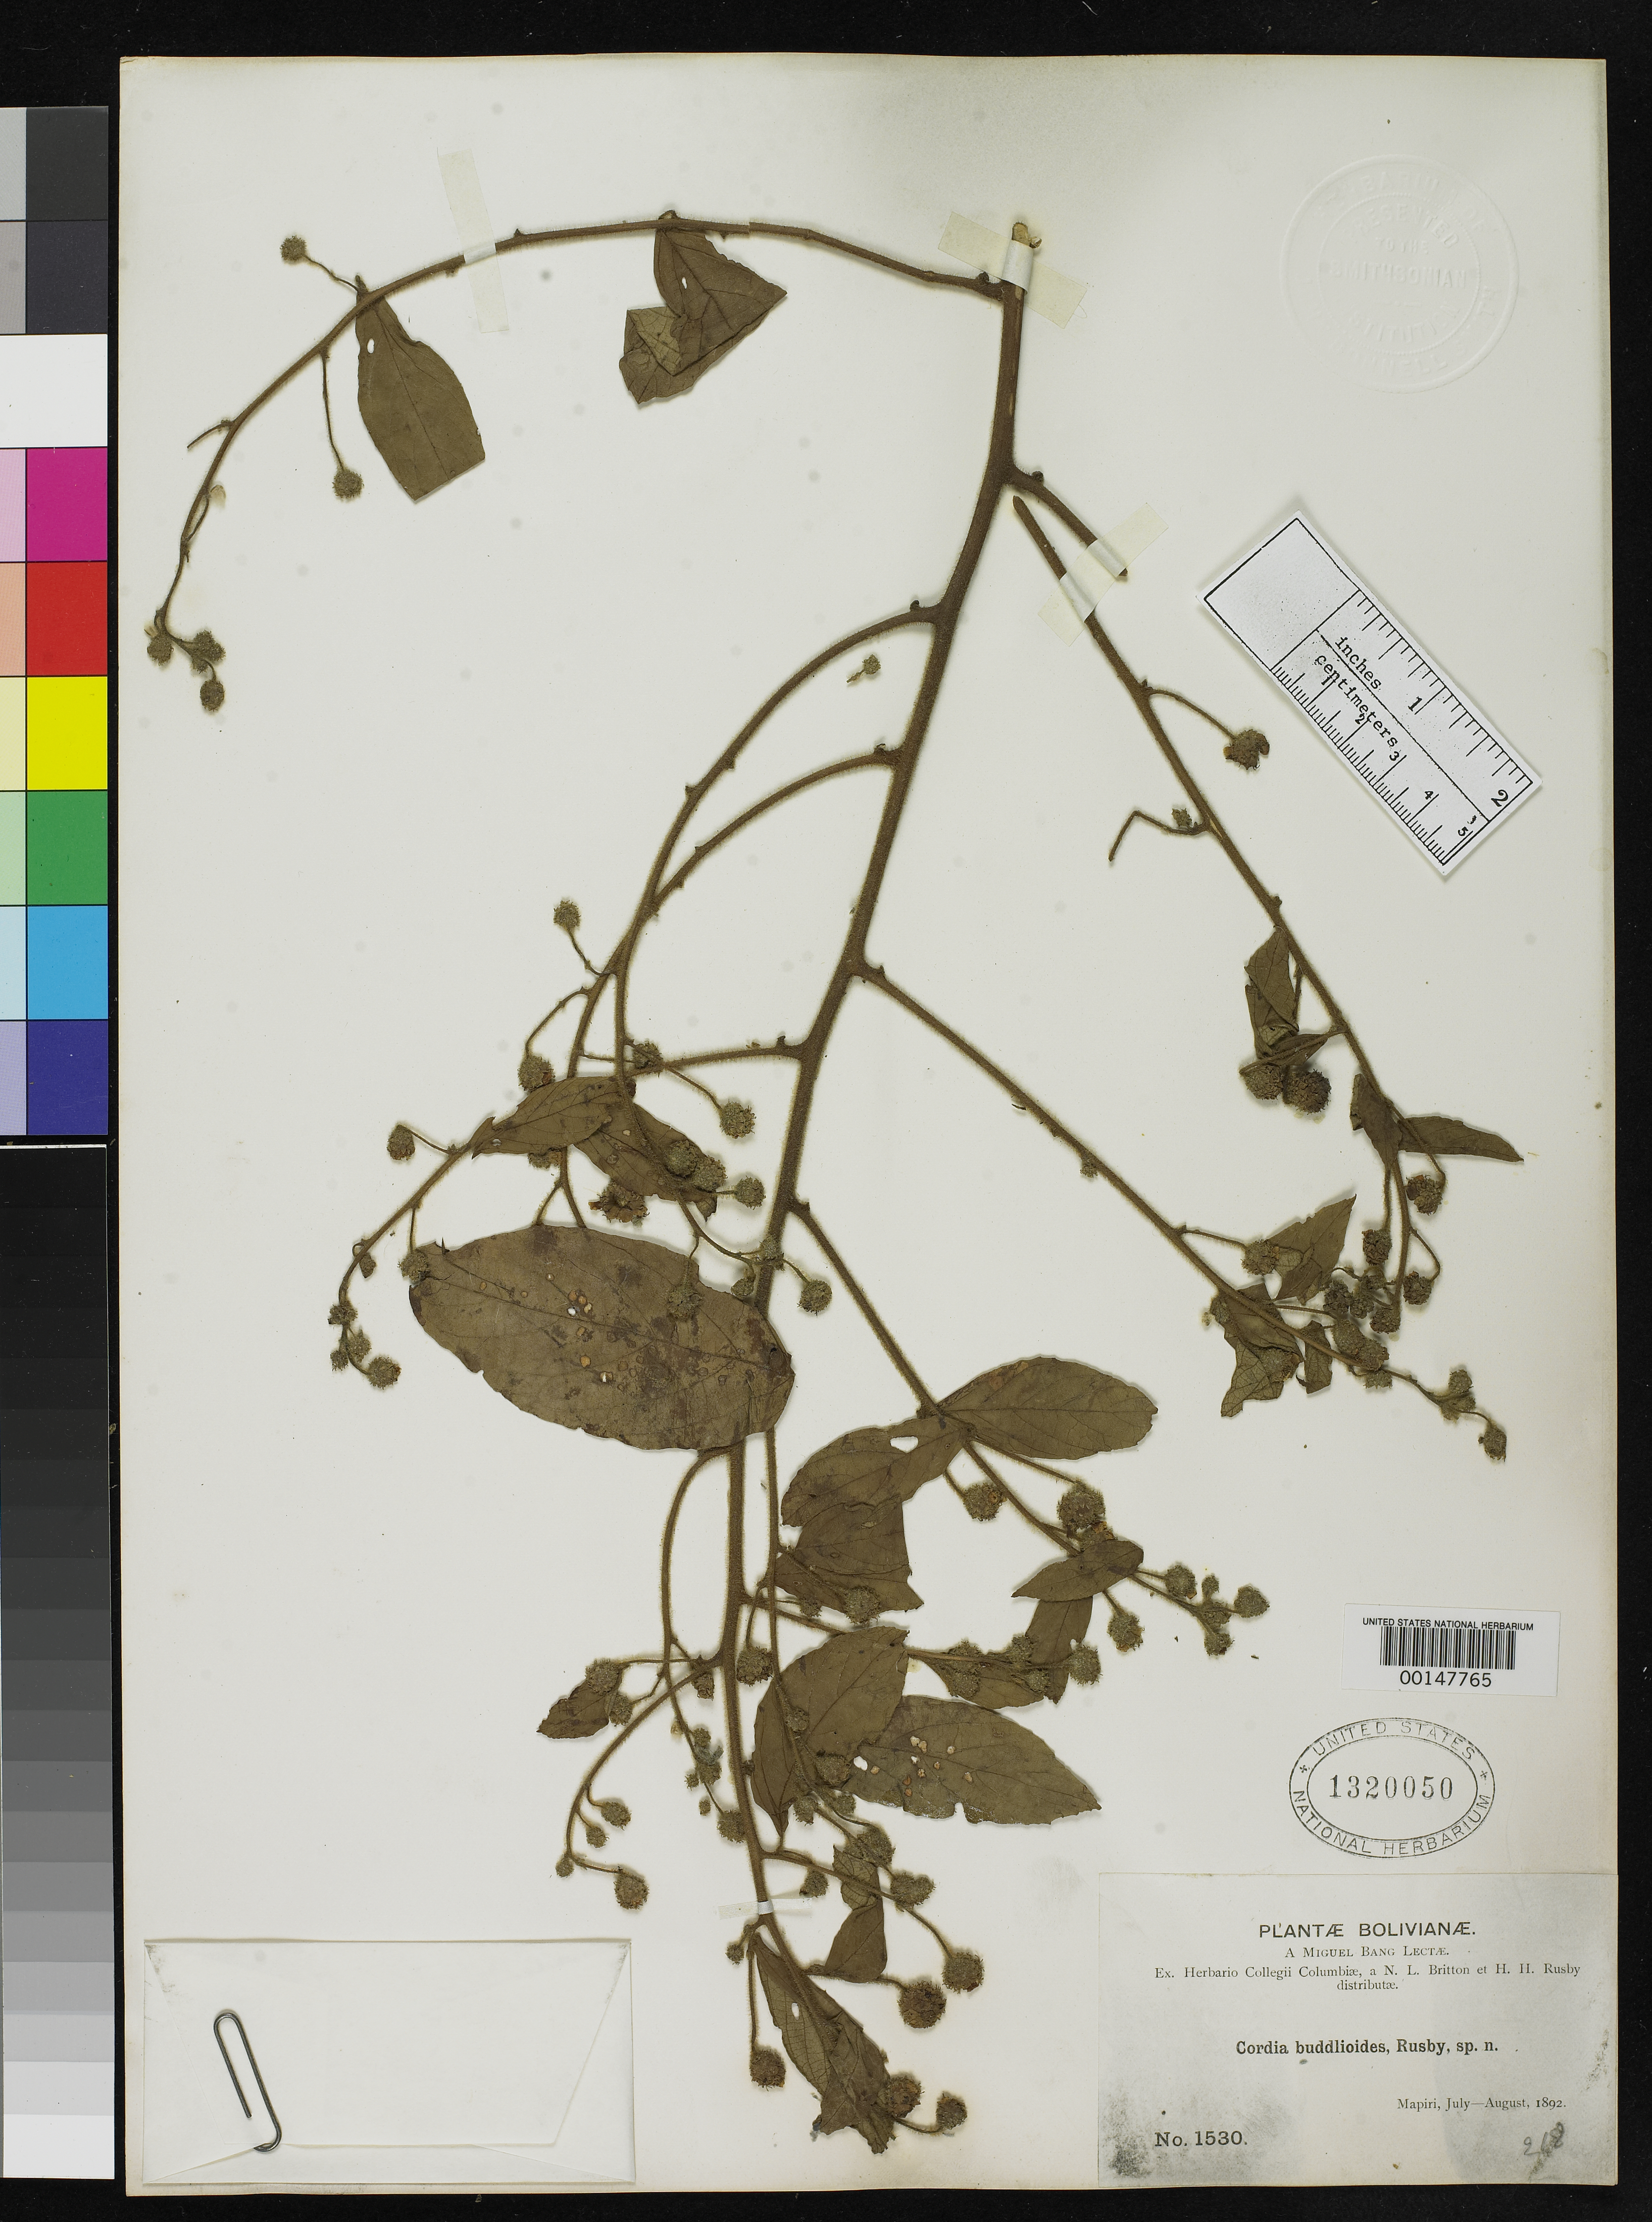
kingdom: Plantae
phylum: Tracheophyta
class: Magnoliopsida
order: Boraginales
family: Cordiaceae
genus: Cordia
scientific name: Cordia buddleoides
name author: Rusby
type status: Isotype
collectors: M. Bang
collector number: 1530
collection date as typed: Jul 1892 to -- Aug 1892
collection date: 1892-07/1892-08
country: Bolivia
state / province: La Paz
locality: Mapiri.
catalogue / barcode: US 1320050